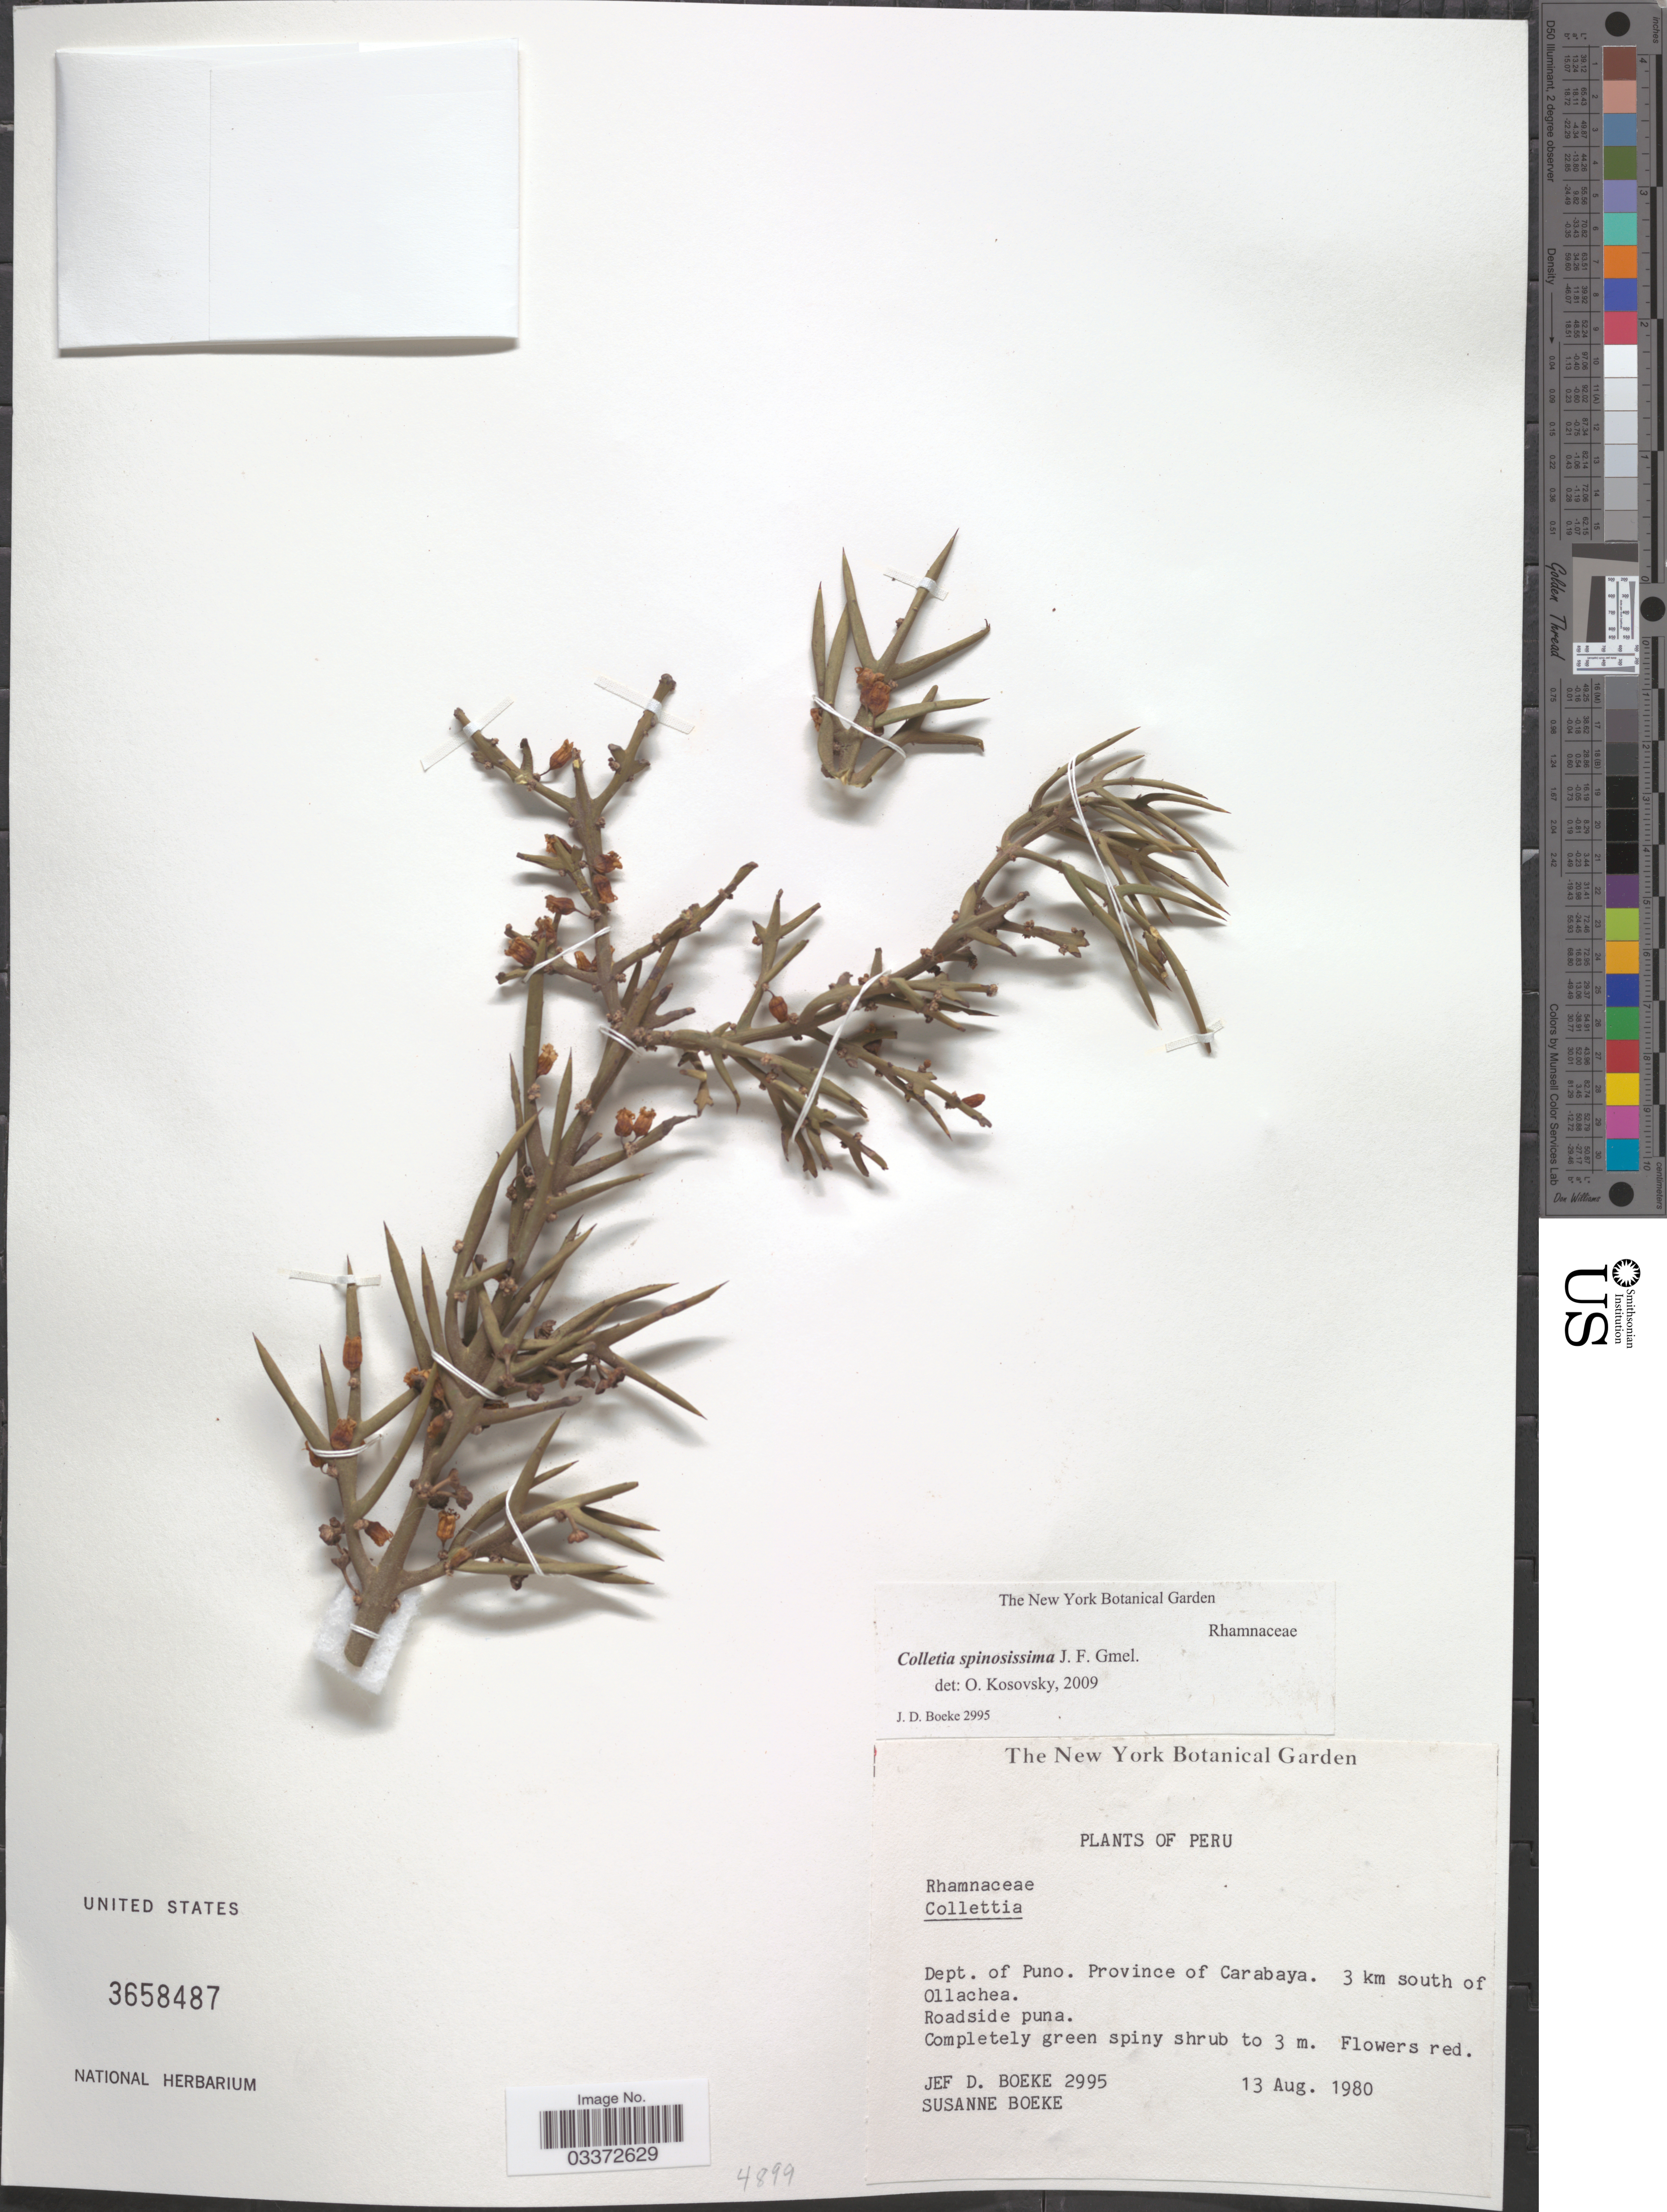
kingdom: Plantae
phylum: Tracheophyta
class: Magnoliopsida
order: Rosales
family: Rhamnaceae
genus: Colletia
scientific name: Colletia spinosissima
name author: J.F. Gmel.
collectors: J. Boeke & S. Boeke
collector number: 2995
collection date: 1980-08-13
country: Peru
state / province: Puno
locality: Dept. of Puno. Province of Carabaya. 3 km south of Ollachea.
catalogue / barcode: US 3658487